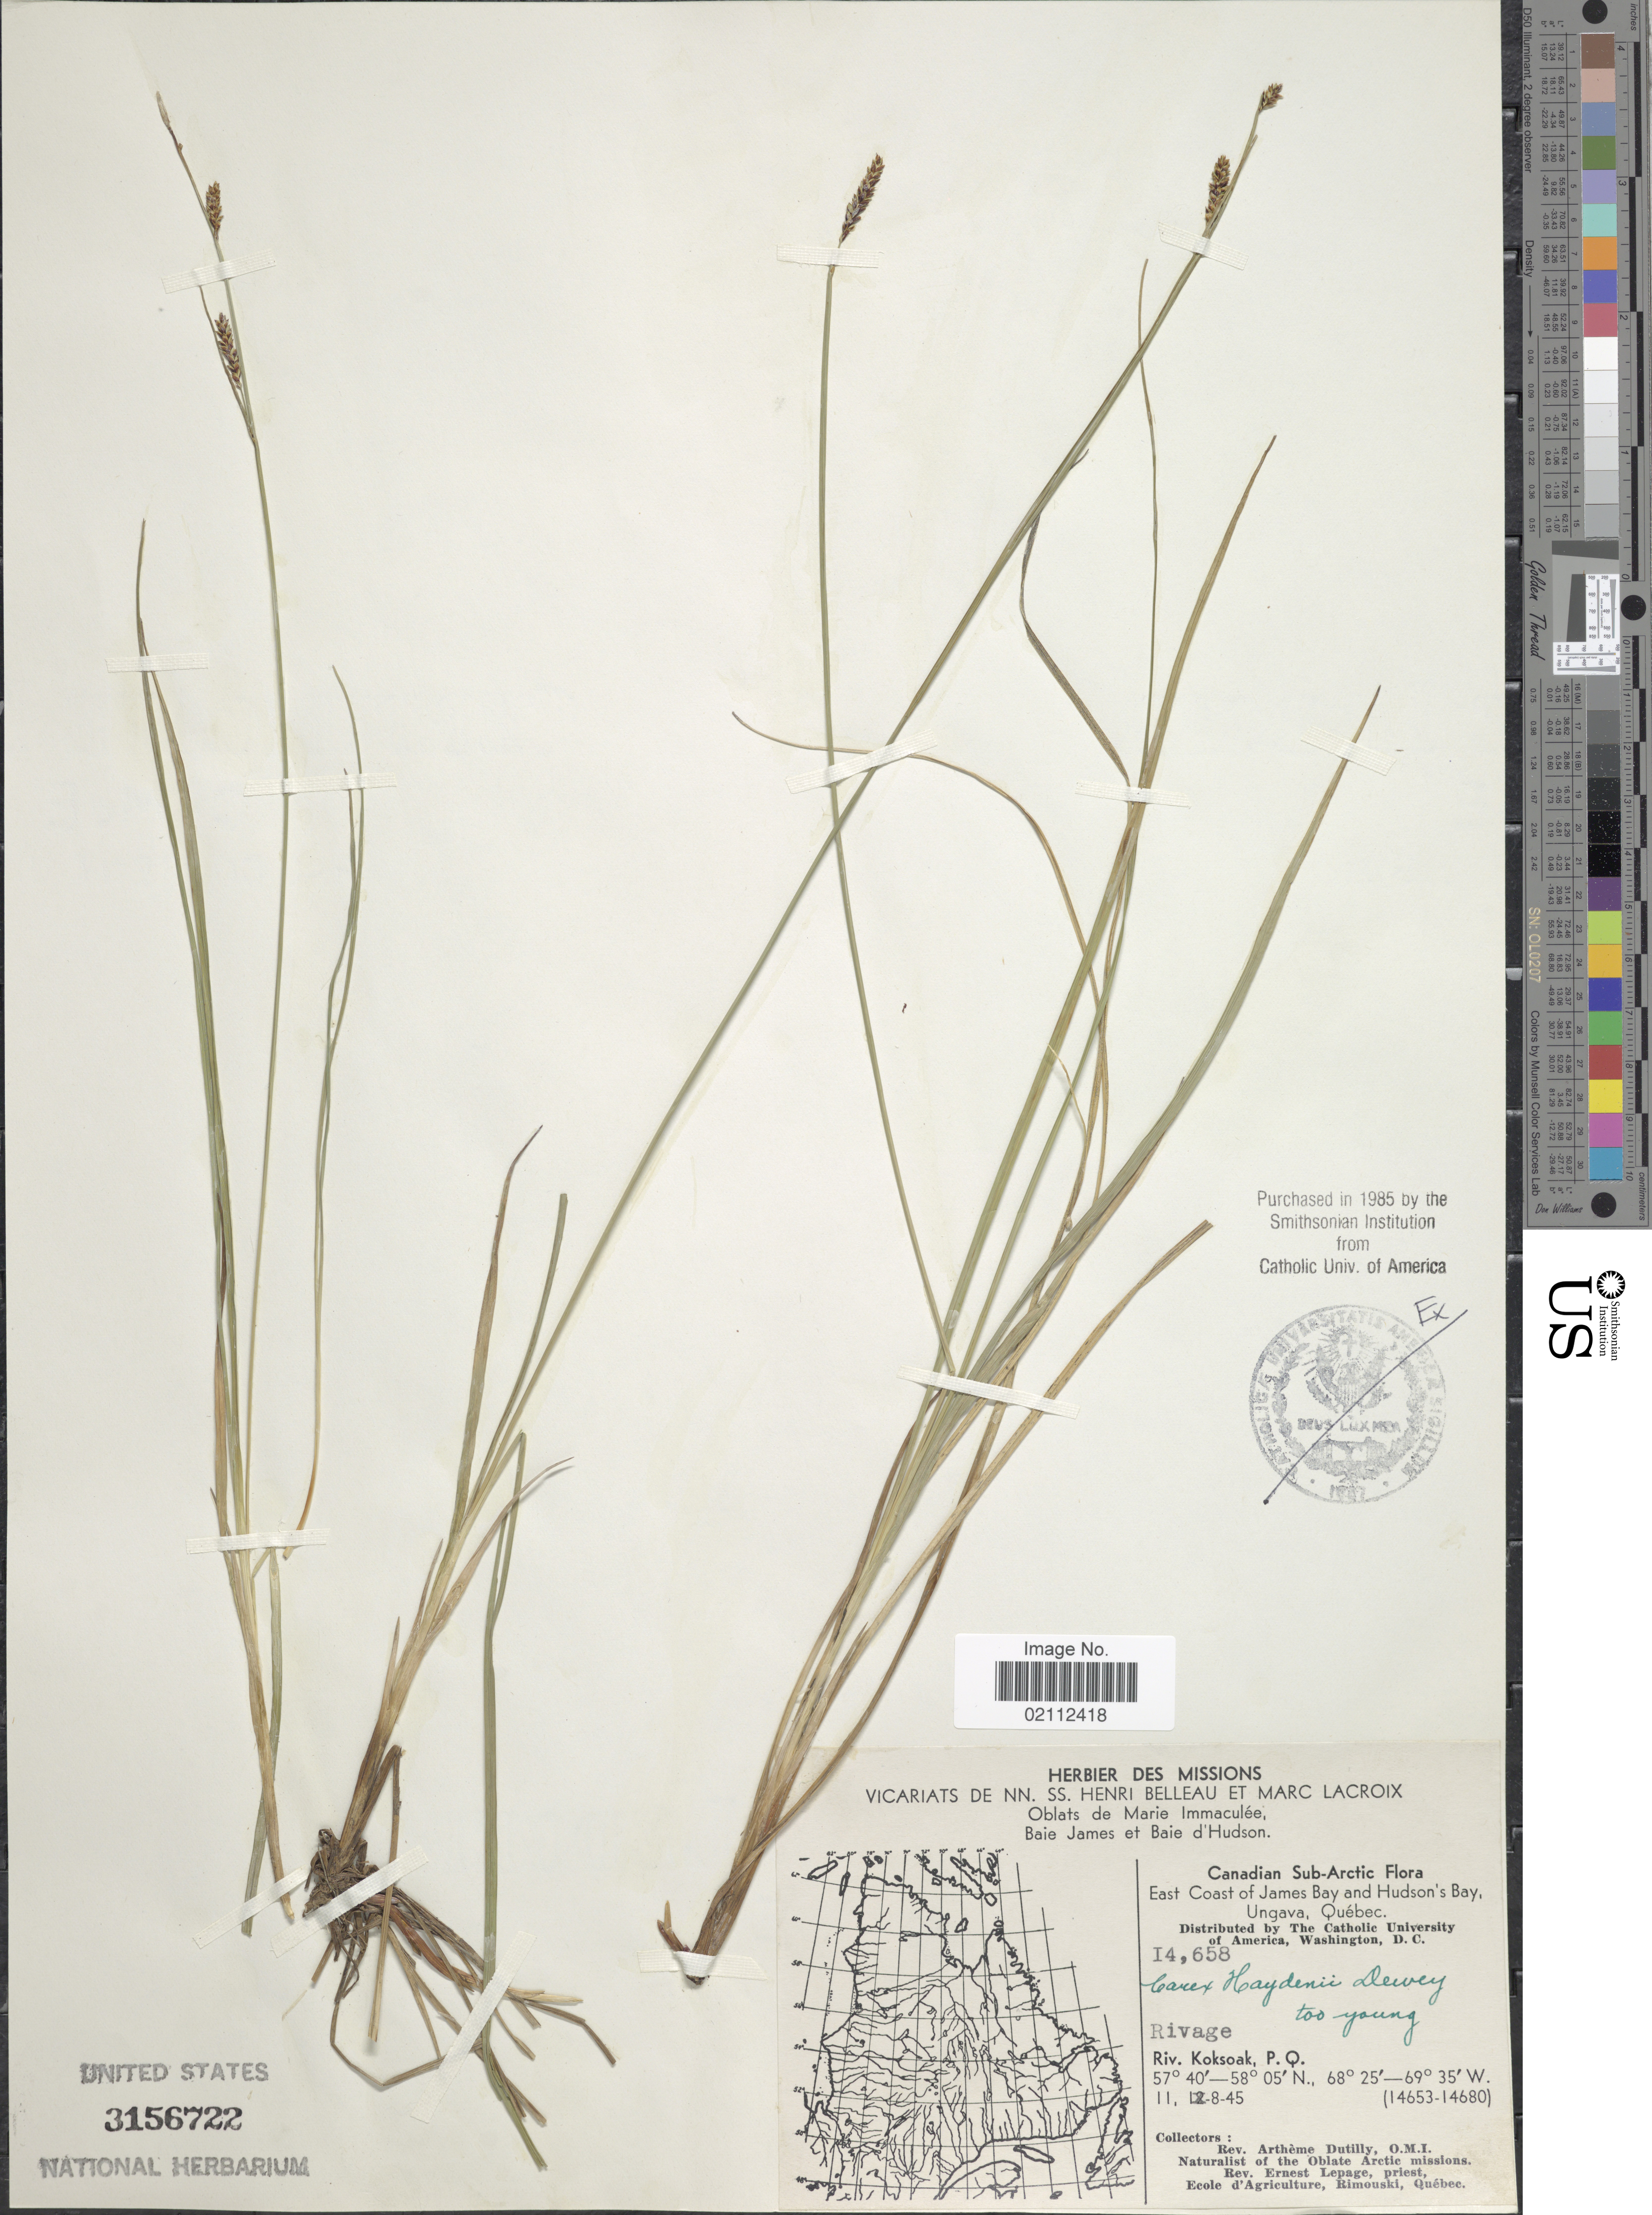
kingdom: Plantae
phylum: Tracheophyta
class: Liliopsida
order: Poales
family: Cyperaceae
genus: Carex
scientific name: Carex haydenii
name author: Dewey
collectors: A. Dutilly & E. Lepage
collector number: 14658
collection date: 1945-08-11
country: Canada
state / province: Quebec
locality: Canadian Sub-Arctic. East Coast of James Bay and Hudson's Bay, Ungava. Rivage. Riv. Koksoak, P. Q.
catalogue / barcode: US 3156722